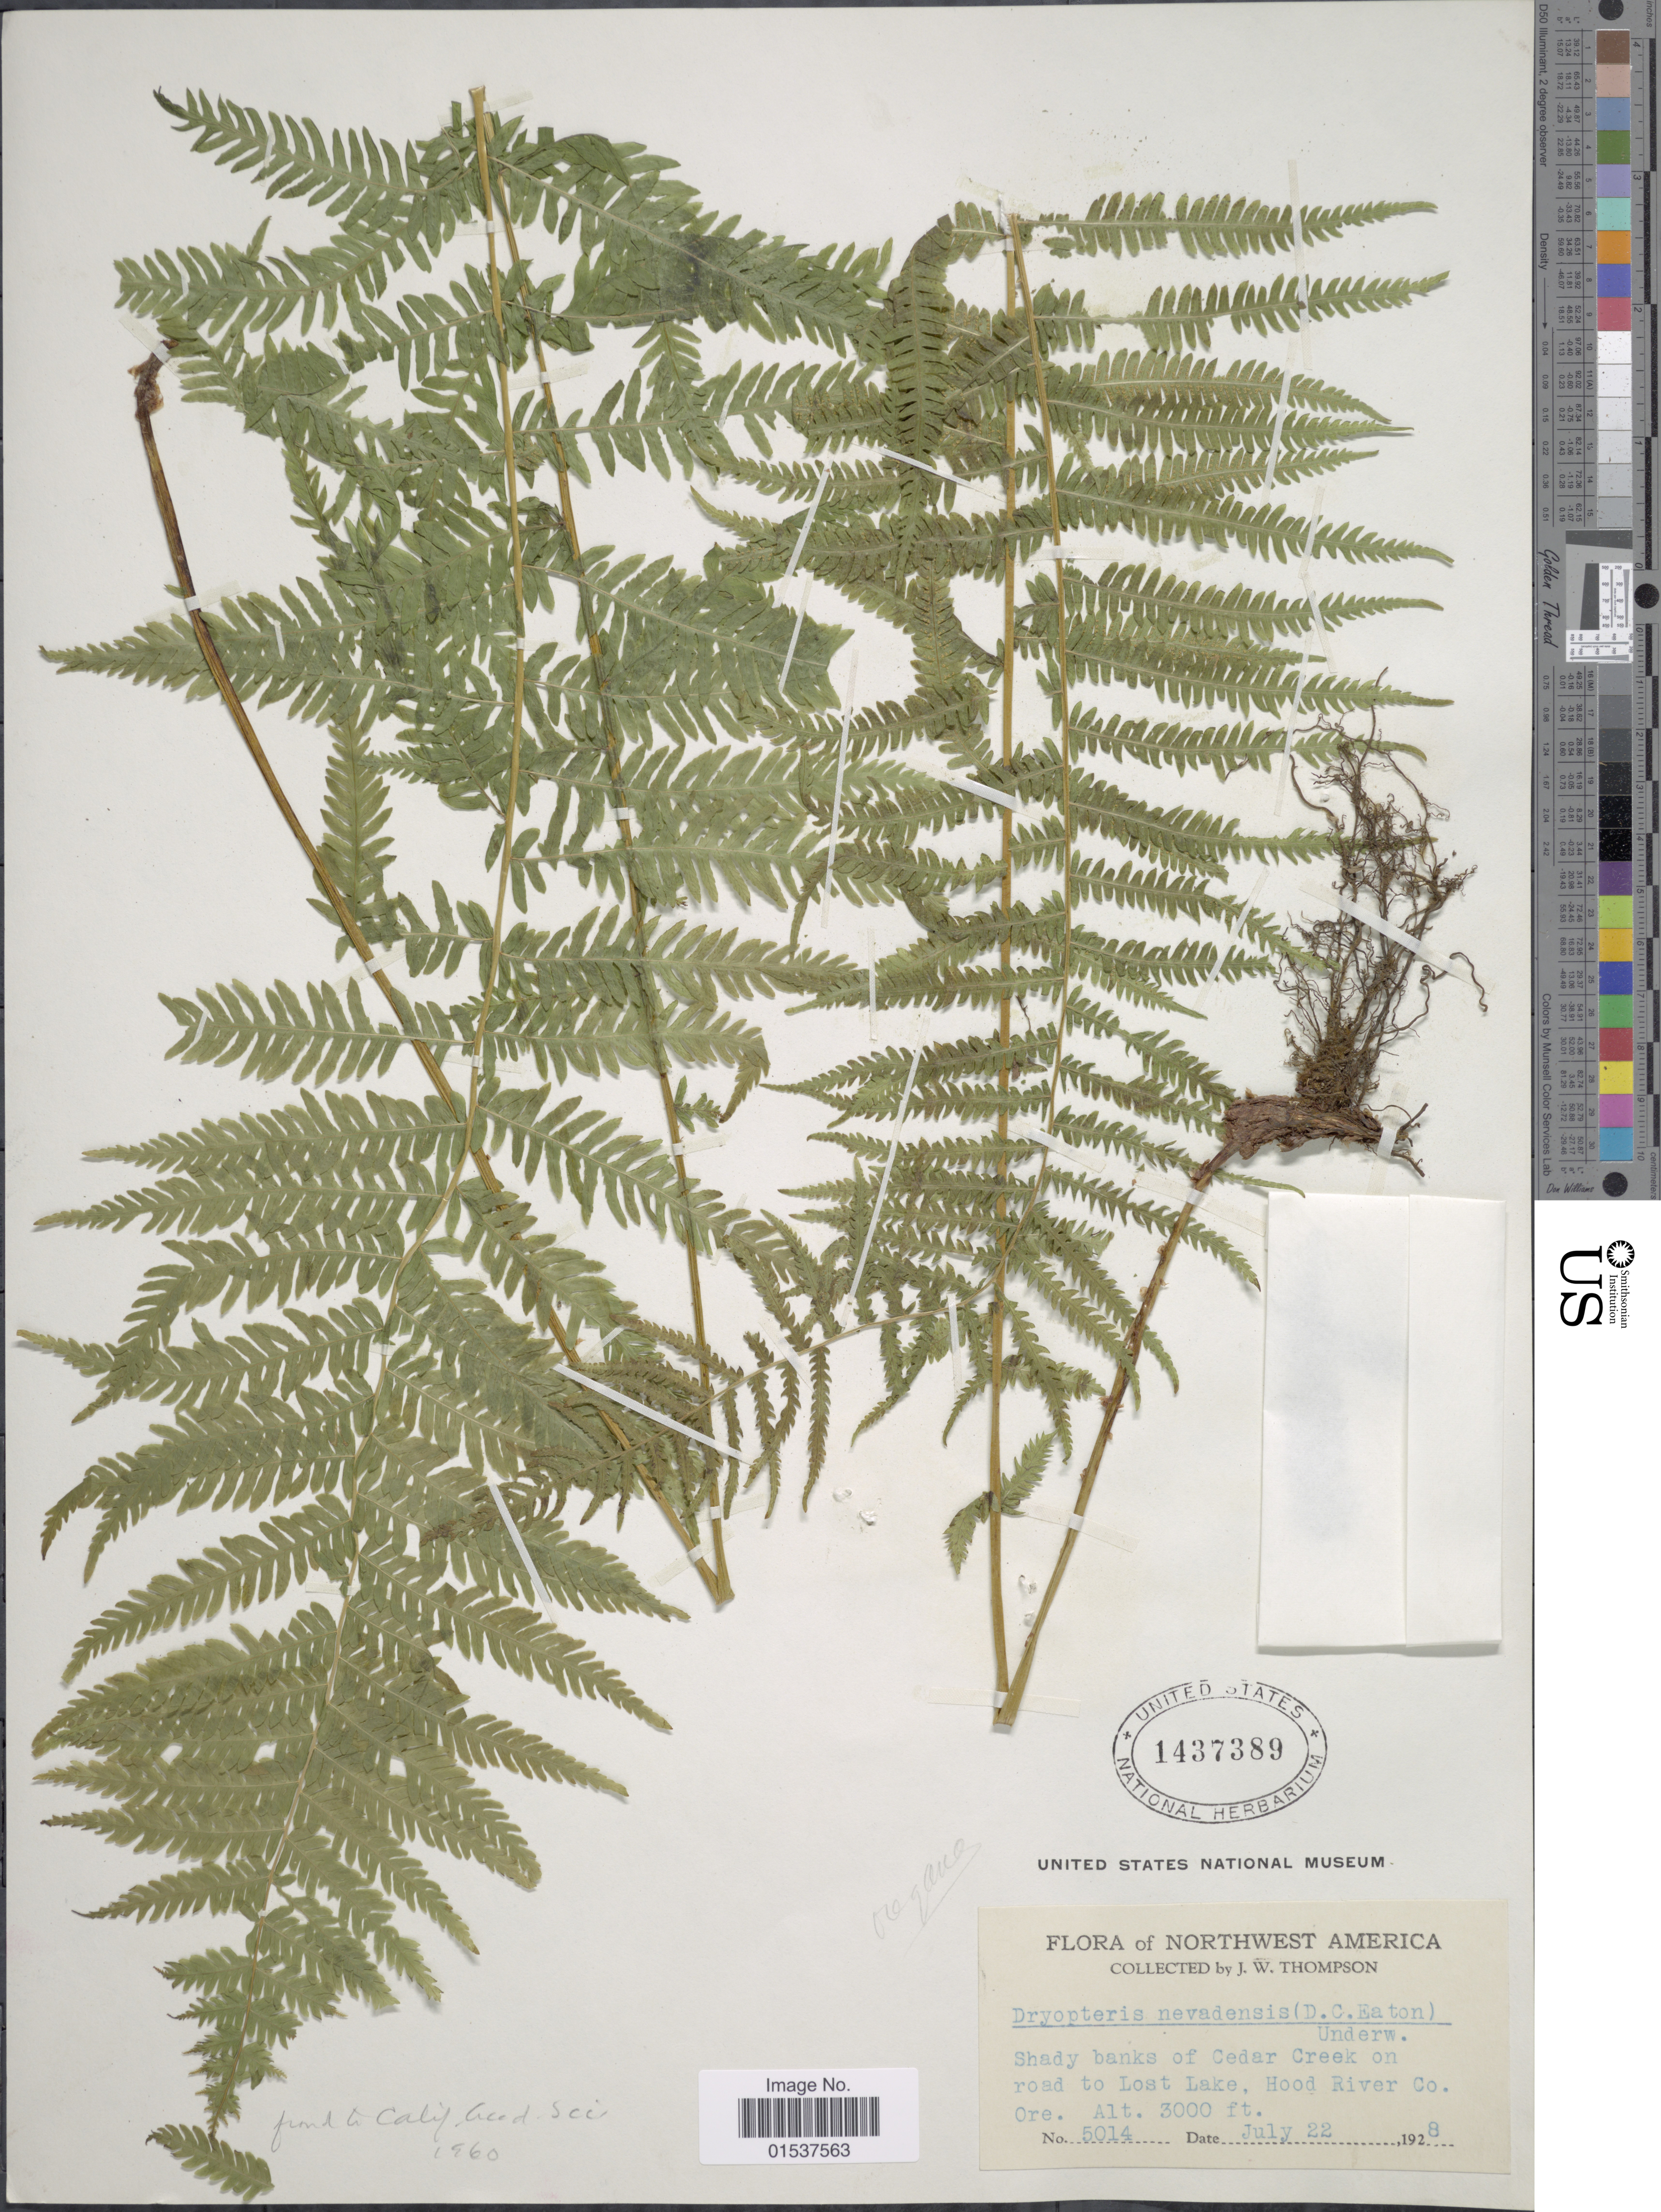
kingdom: Plantae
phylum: Tracheophyta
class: Polypodiopsida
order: Polypodiales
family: Thelypteridaceae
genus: Parathelypteris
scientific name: Parathelypteris nevadensis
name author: (Baker) Holttum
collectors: J. W. Thompson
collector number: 5014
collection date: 1928-07-22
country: United States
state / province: Oregon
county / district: Hood River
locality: Northwest America. Shady banks of Cedar Creek on road to Lost Lake, Hood River Co. Ore.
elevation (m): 914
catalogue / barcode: US 1437389